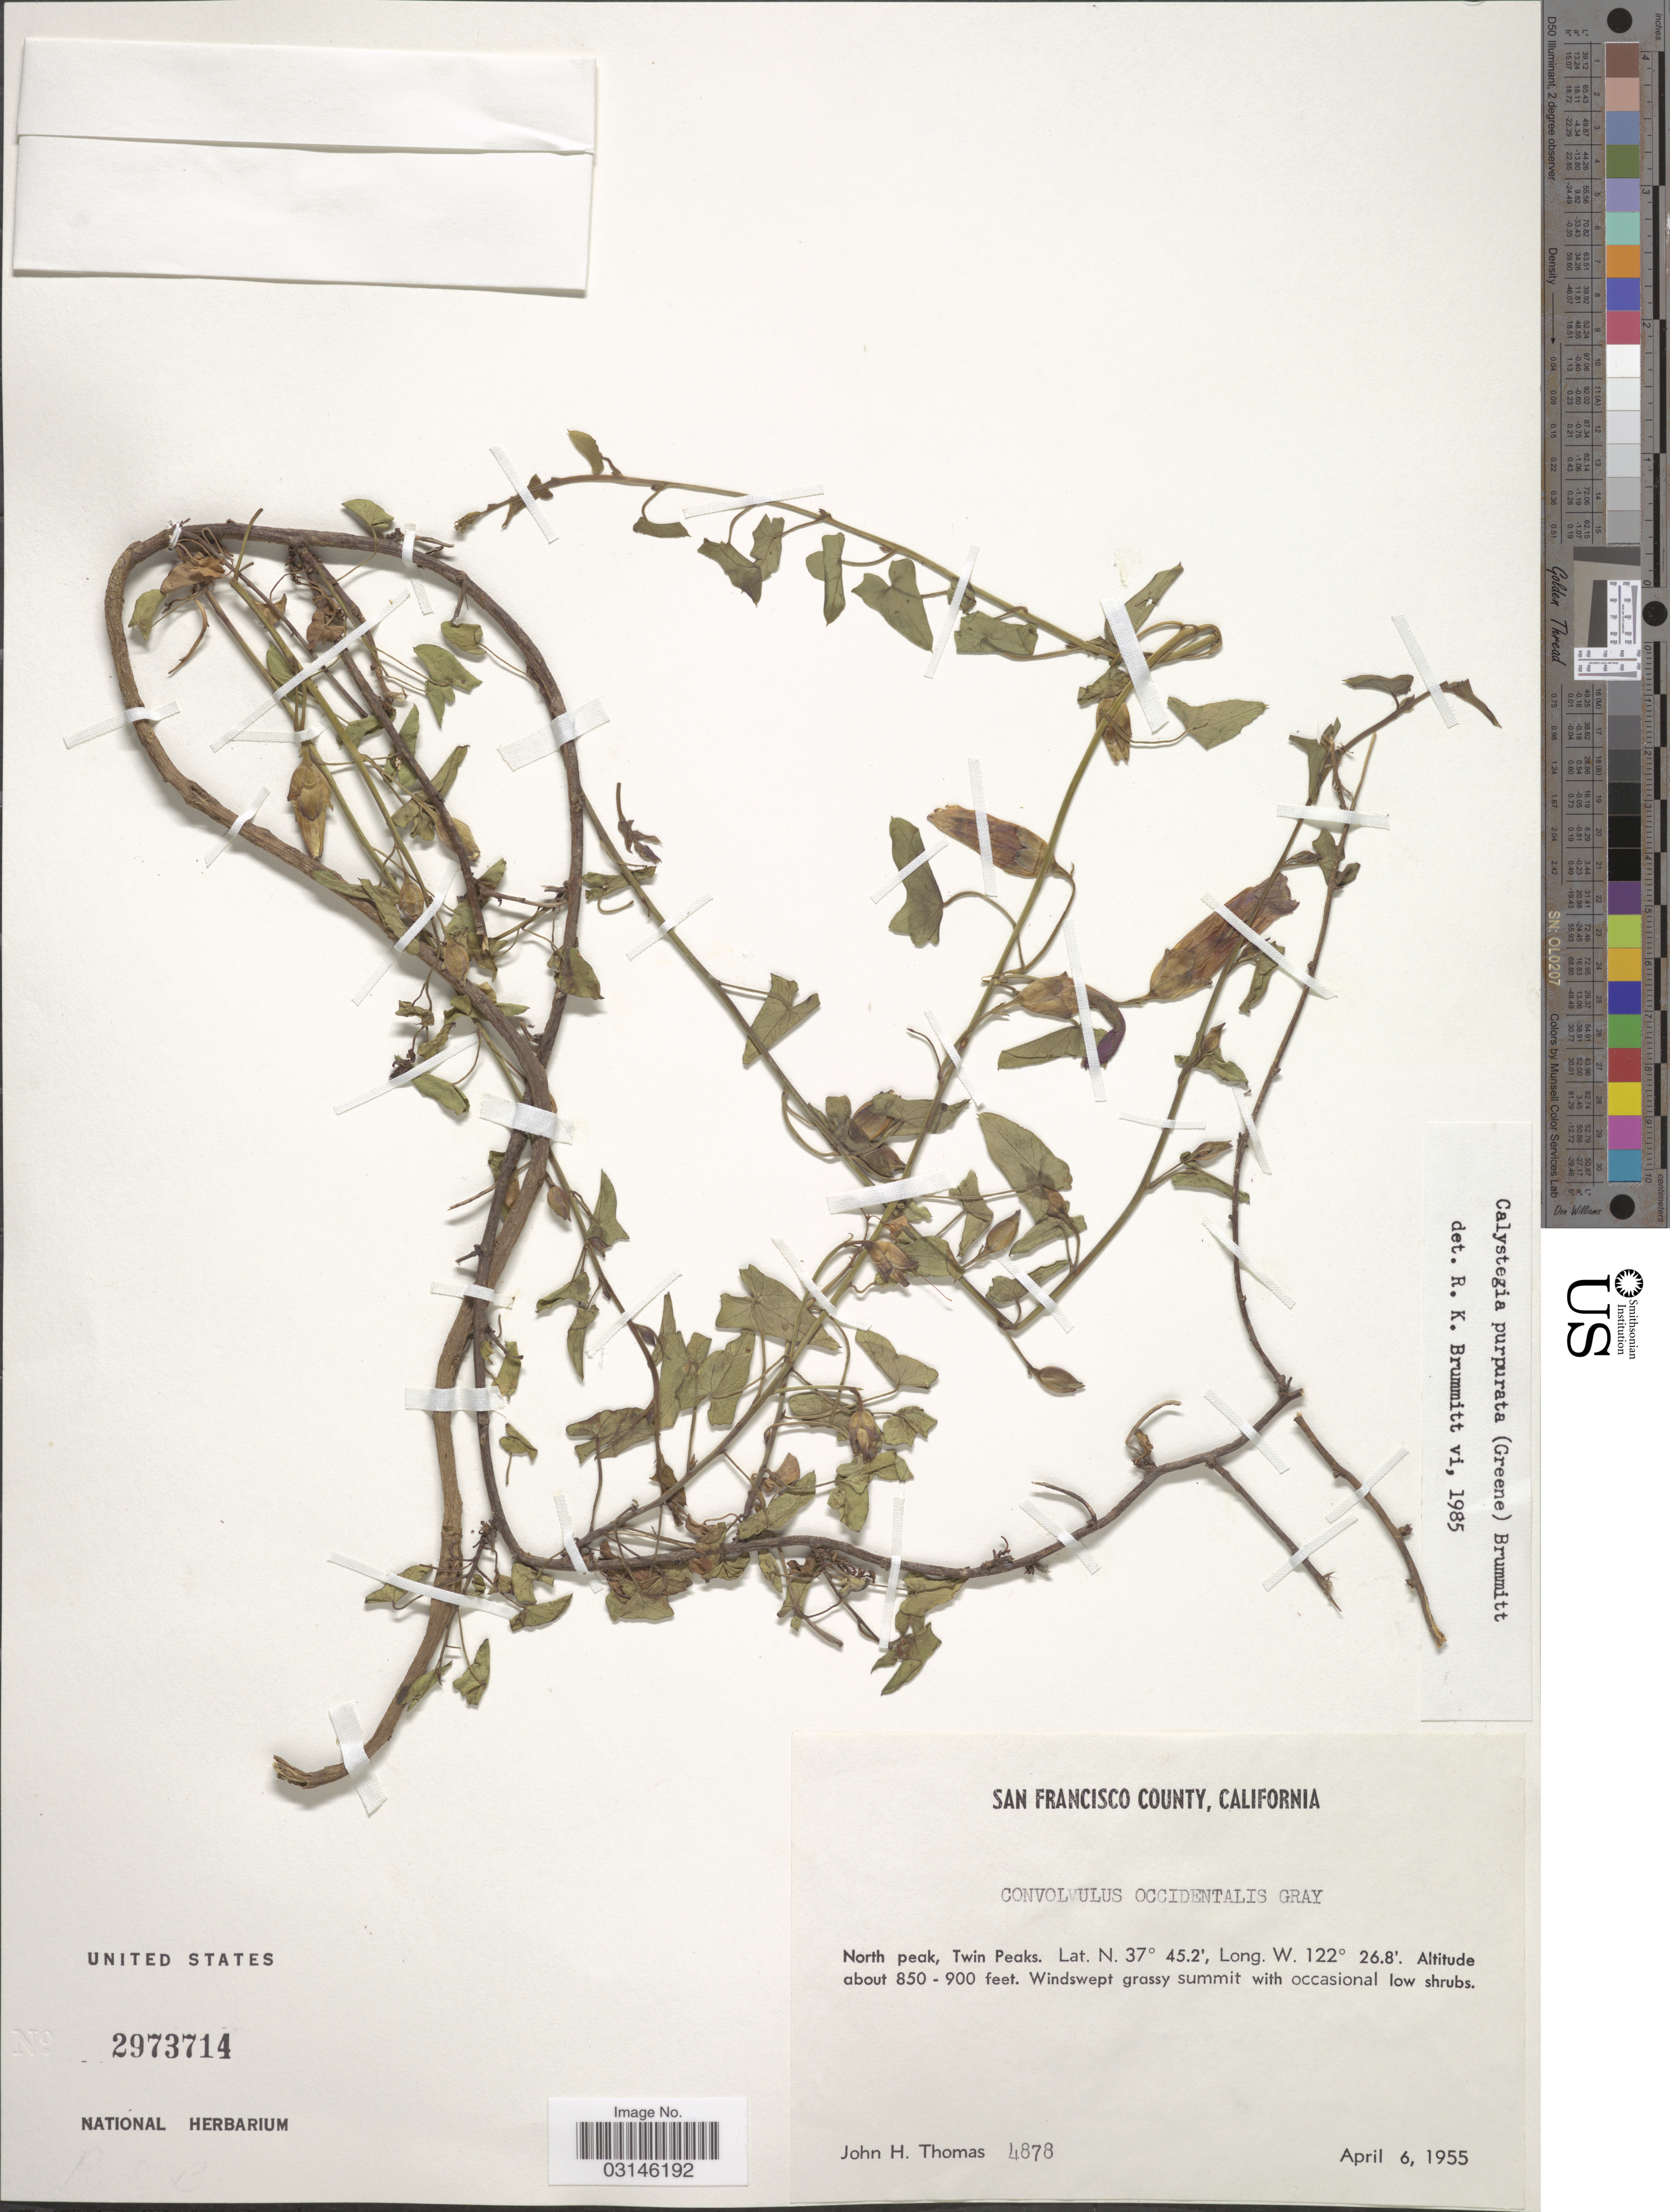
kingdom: Plantae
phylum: Tracheophyta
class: Magnoliopsida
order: Solanales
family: Convolvulaceae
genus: Calystegia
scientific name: Calystegia purpurata subsp. purpurata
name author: (Greene) Brummitt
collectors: J. H. Thomas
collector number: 4878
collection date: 1955-04-06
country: United States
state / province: California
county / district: San Francisco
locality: San Francisco County, North peak, Twin Peaks.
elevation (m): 259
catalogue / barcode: US 2973714